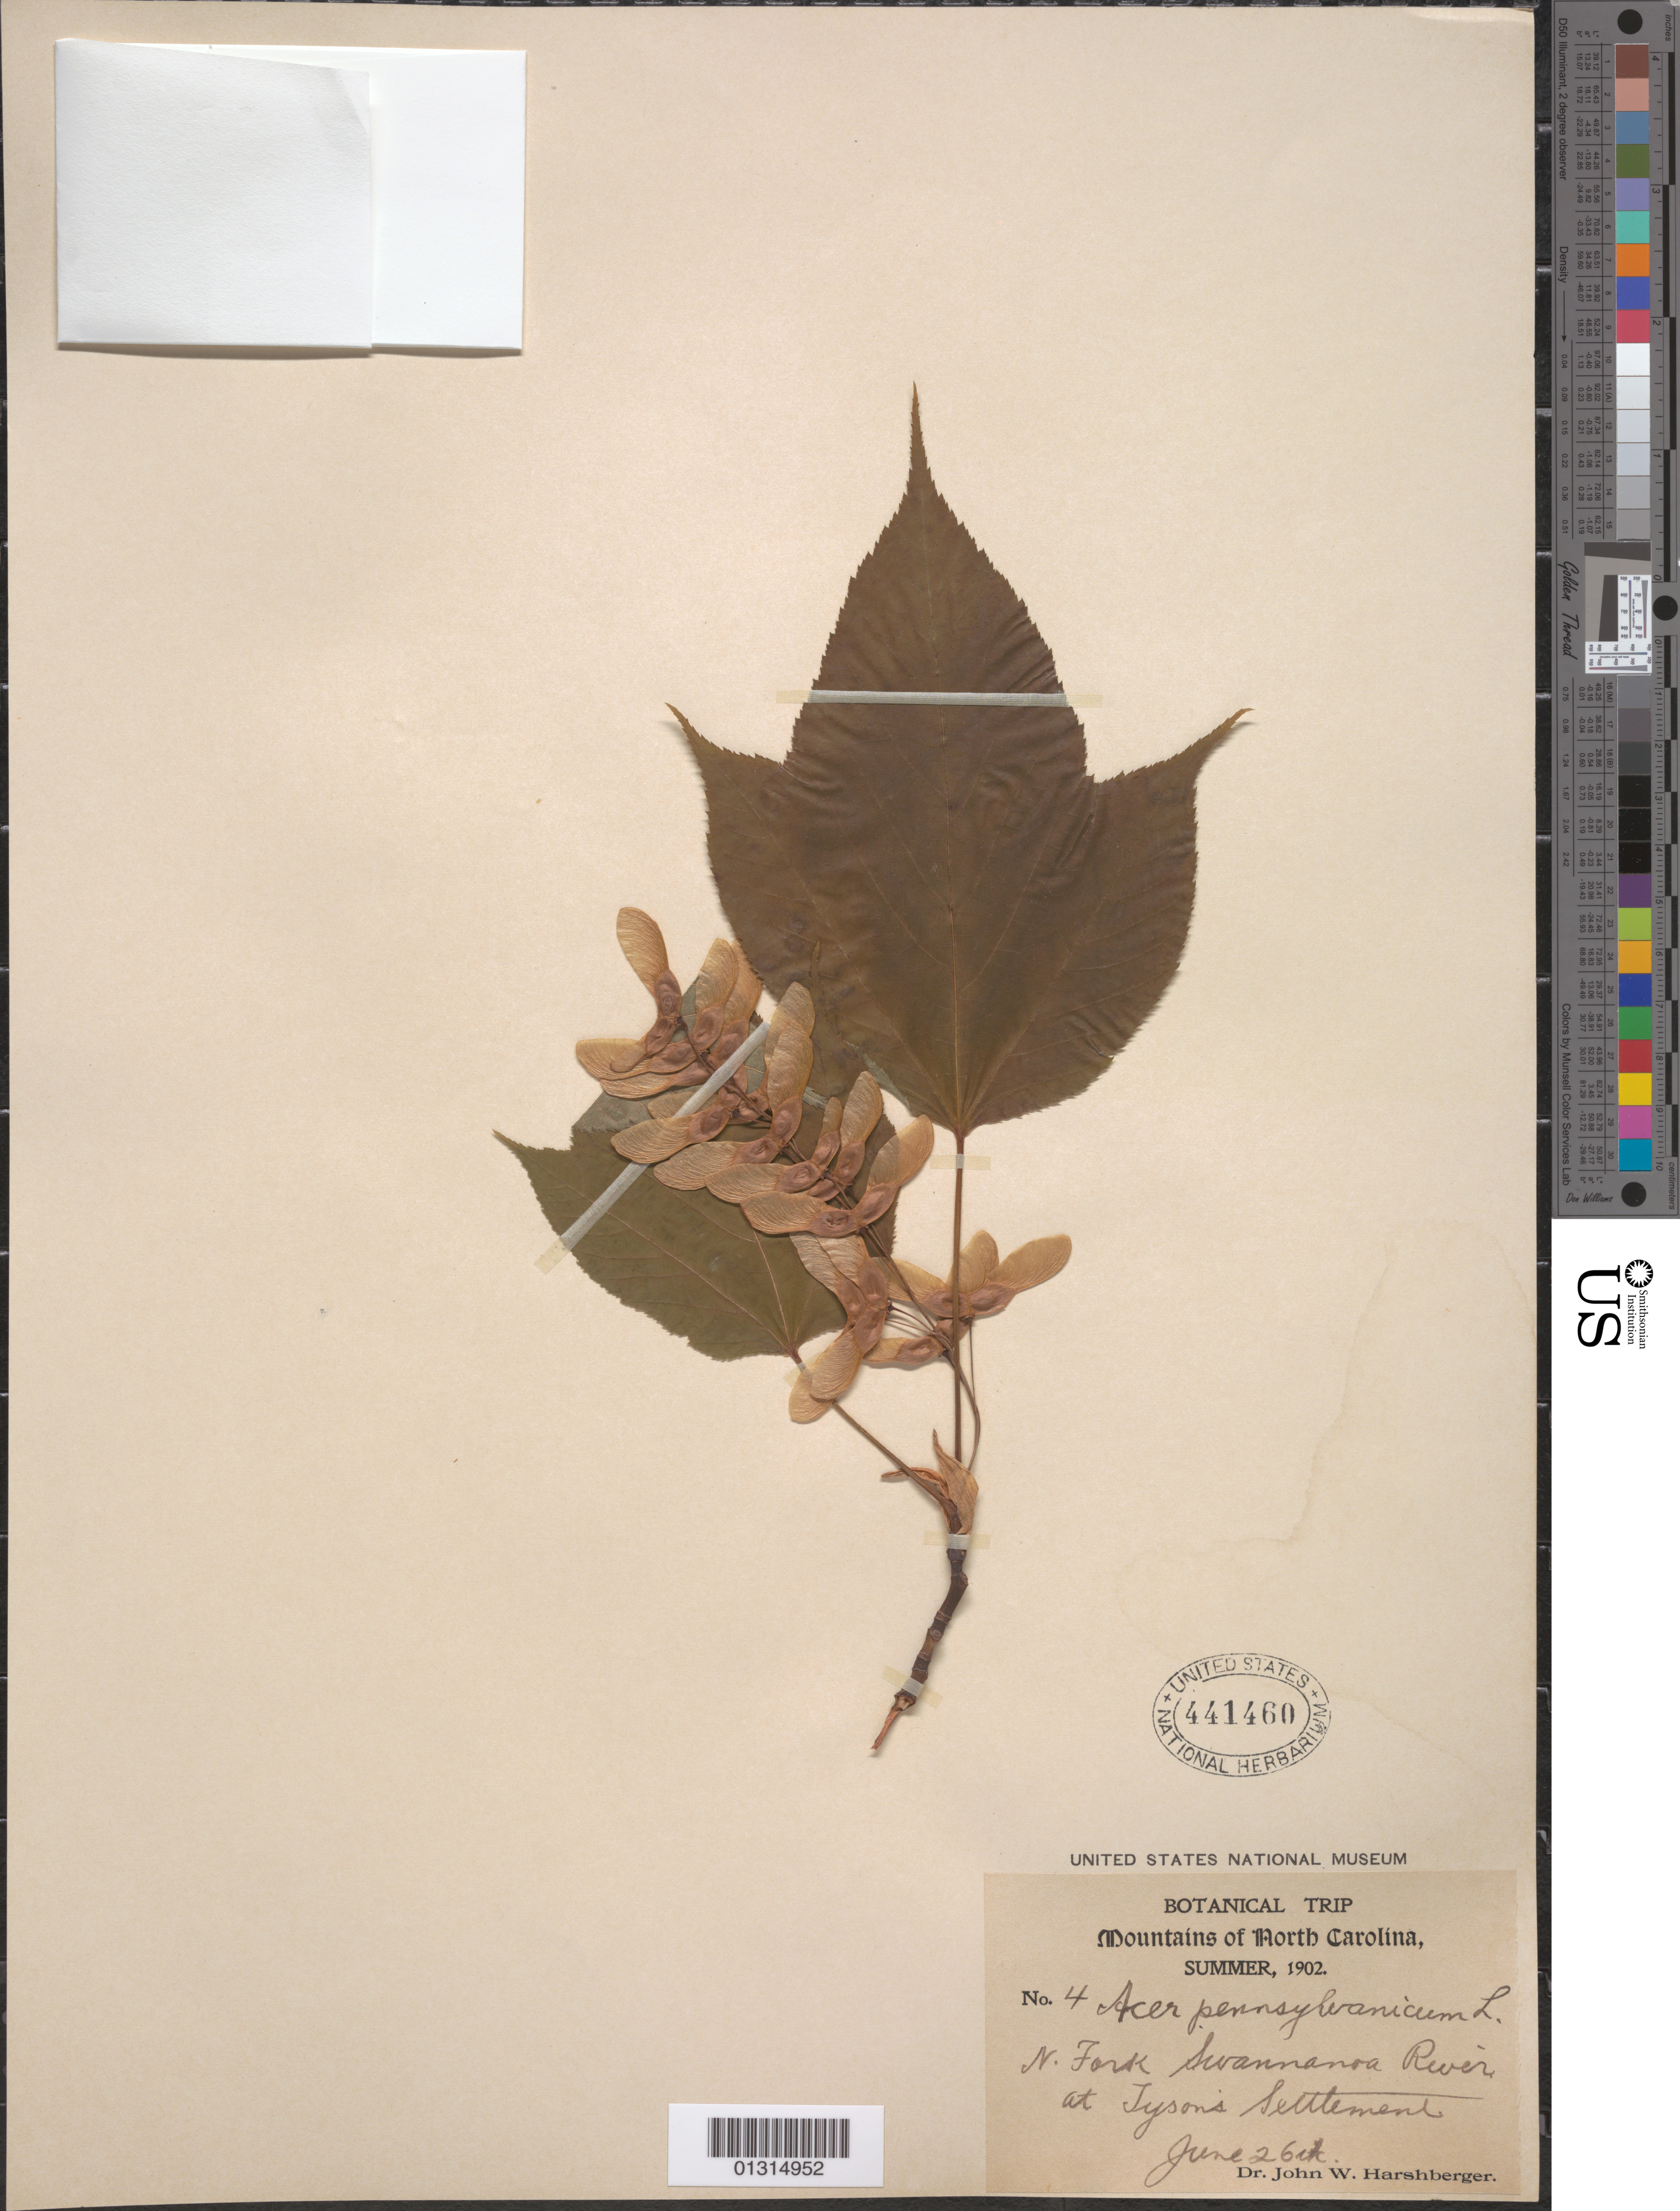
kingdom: Plantae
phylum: Tracheophyta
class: Magnoliopsida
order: Sapindales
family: Sapindaceae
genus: Acer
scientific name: Acer pensylvanicum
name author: L.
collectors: J. W. Harshberger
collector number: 4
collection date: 1902-06-26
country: United States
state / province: North Carolina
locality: Tyson's Settlement, N fork Swannanoa River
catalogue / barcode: US 441460